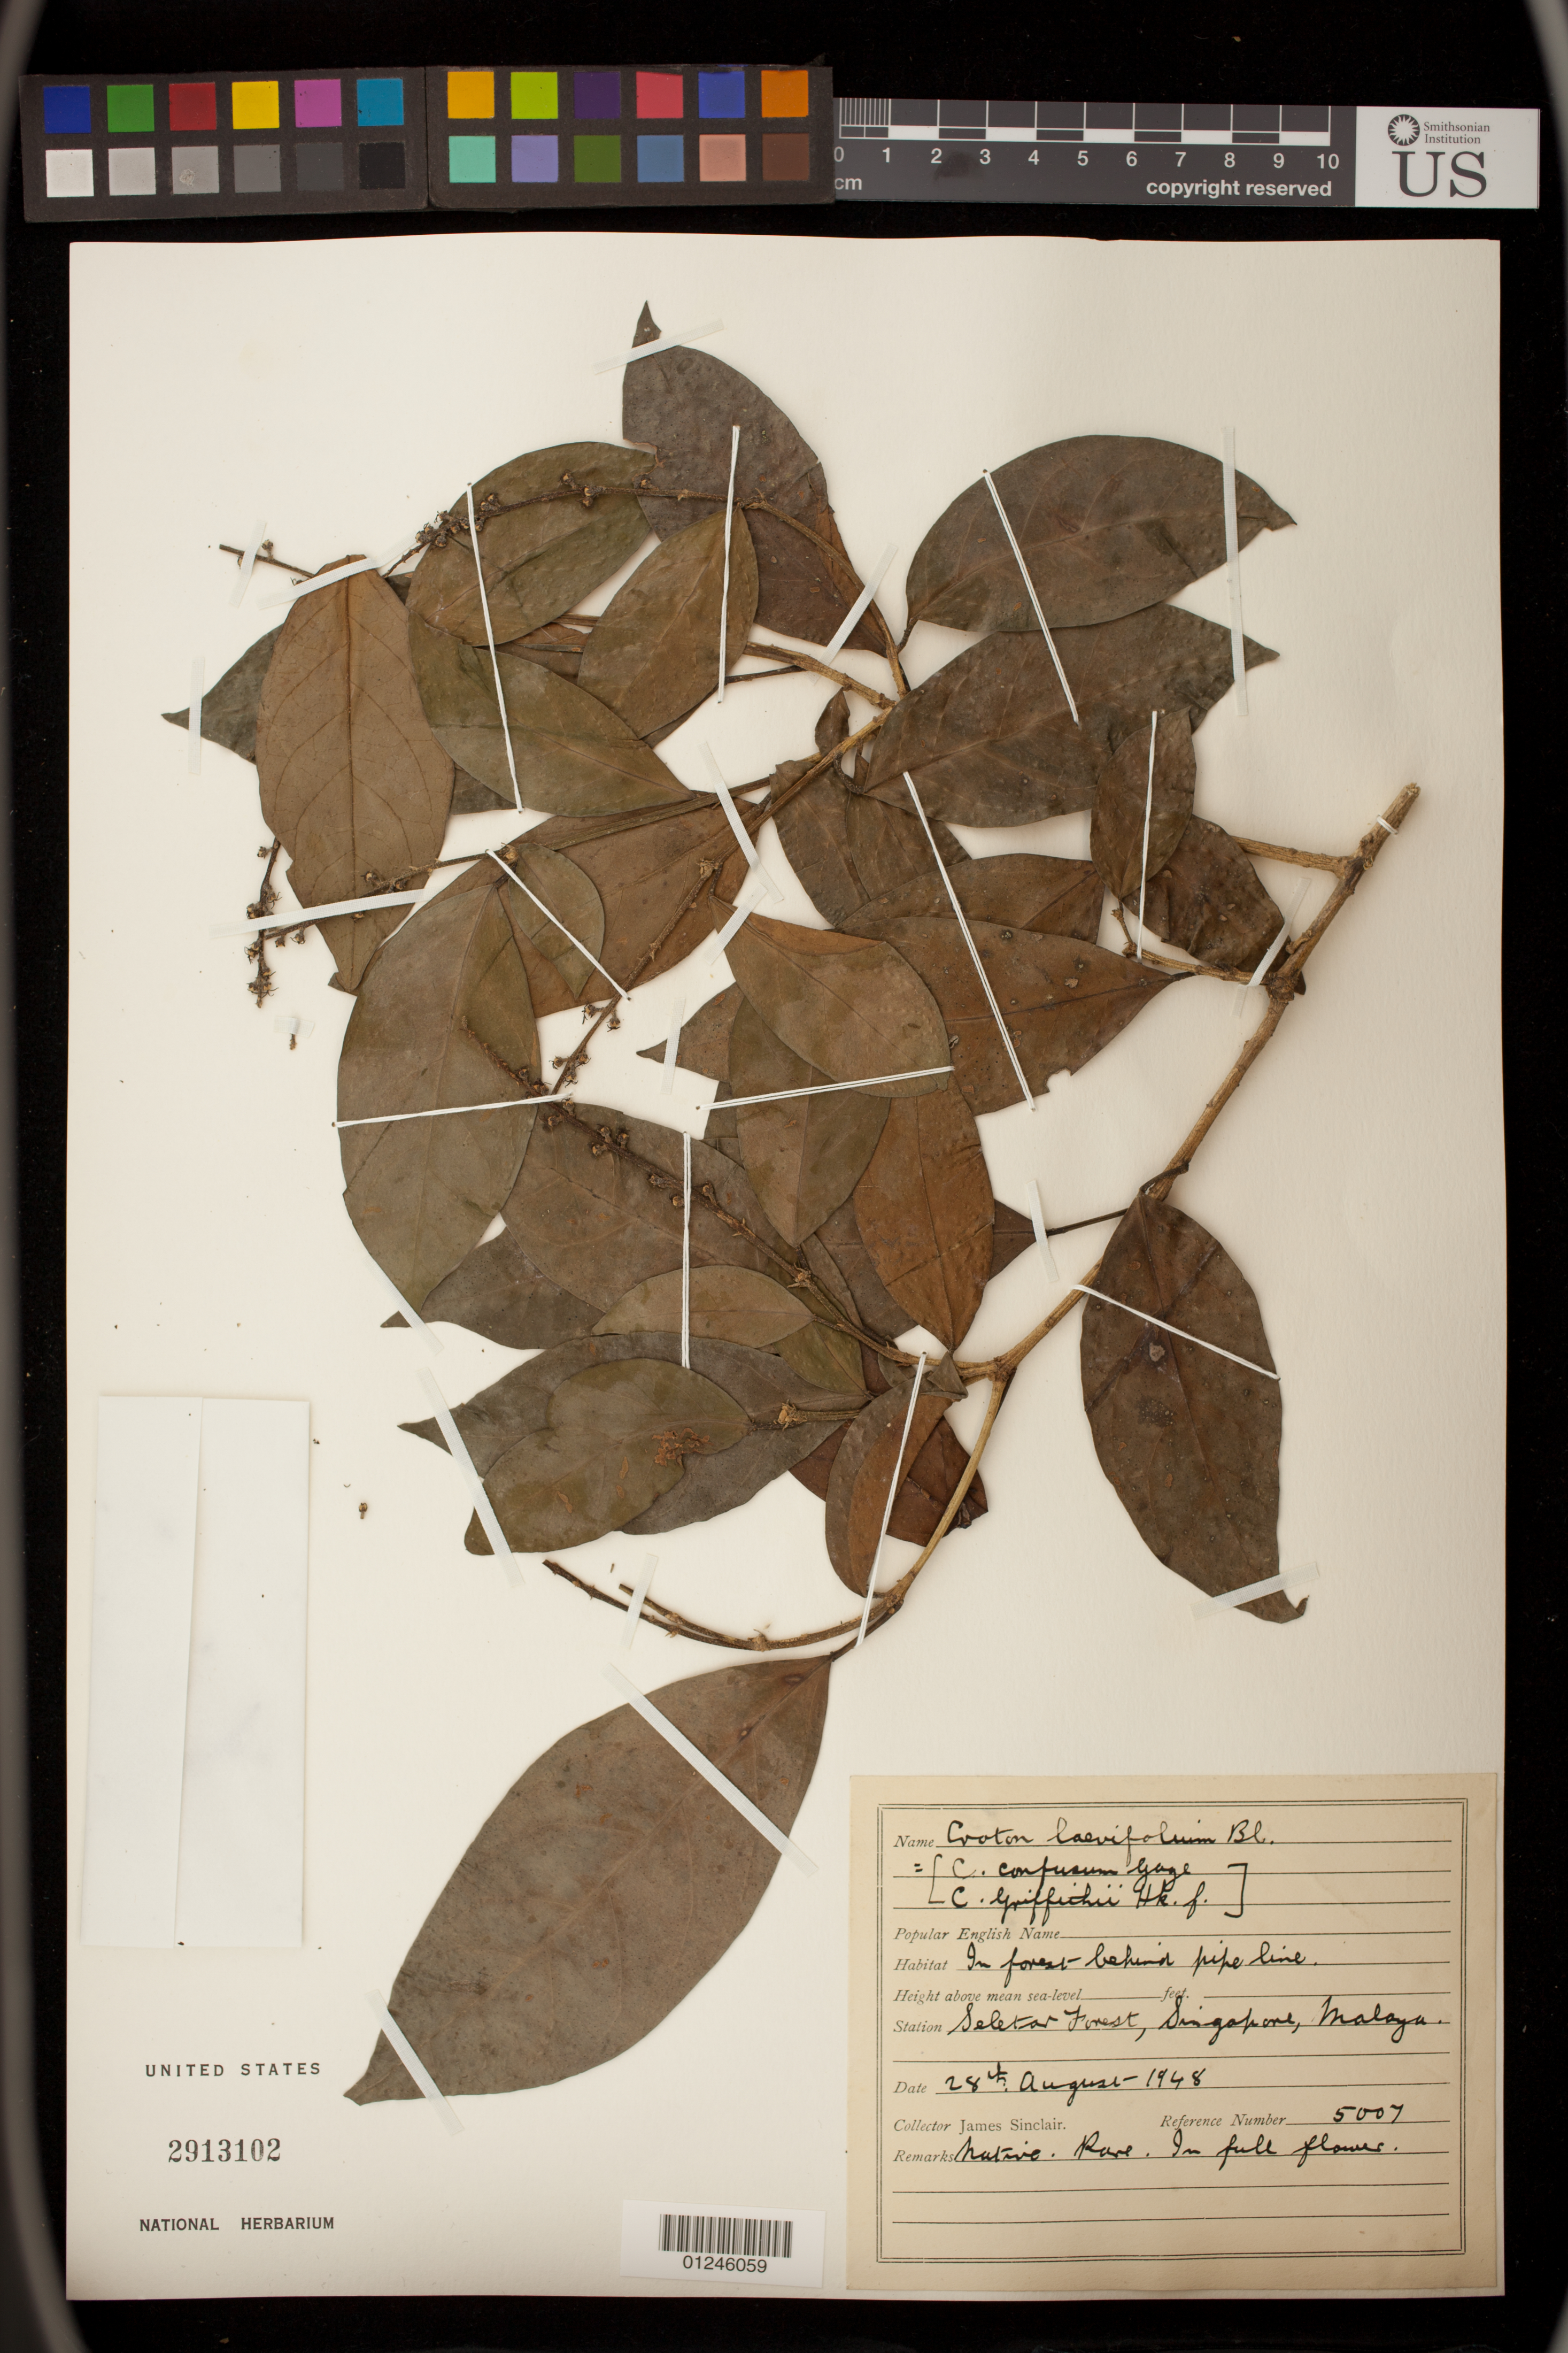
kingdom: Plantae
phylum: Tracheophyta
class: Magnoliopsida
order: Malpighiales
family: Euphorbiaceae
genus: Croton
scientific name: Croton laevifolius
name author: Blume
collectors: J. Sinclair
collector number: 5007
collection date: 1948-08-28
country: Singapore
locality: Seletar Forest.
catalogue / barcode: US 2913102